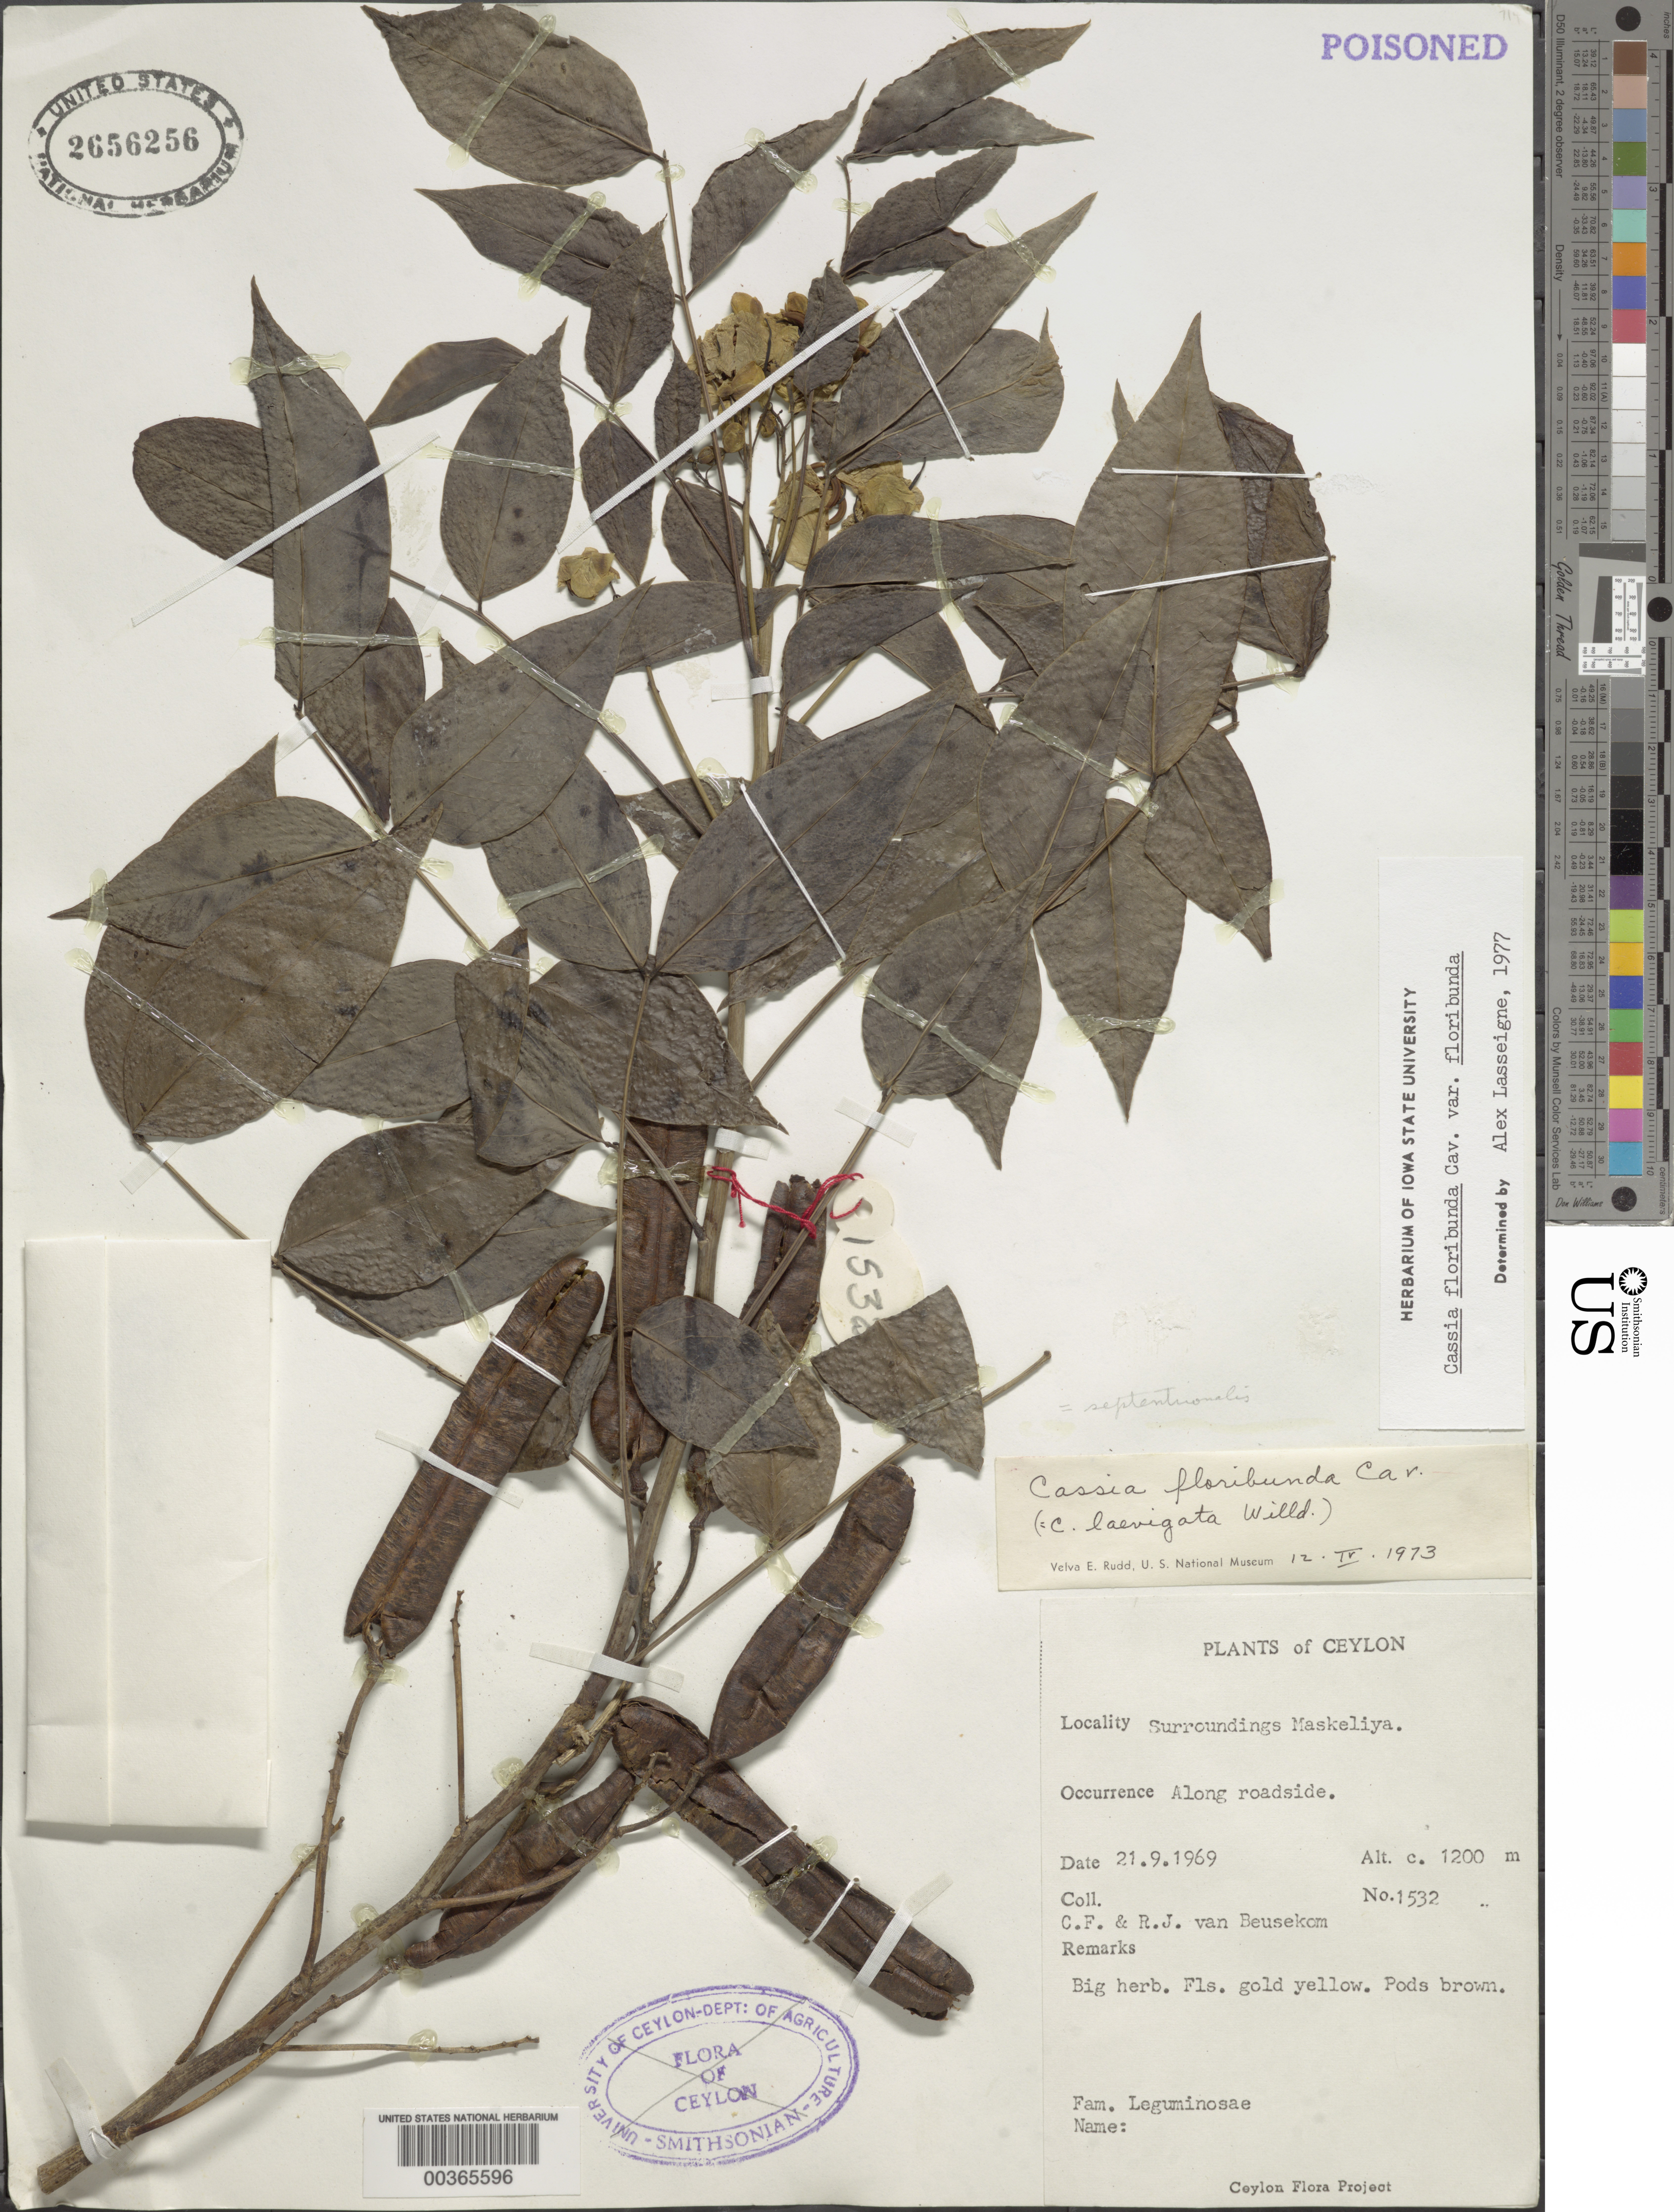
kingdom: Plantae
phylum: Tracheophyta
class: Magnoliopsida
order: Fabales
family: Fabaceae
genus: Senna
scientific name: Senna septemtrionalis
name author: (Viv.) H.S. Irwin & Barneby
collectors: C. F. Beusekom & R. Beusekom-Osinga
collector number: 1532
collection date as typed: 21 Sep 1969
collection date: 1969-09-21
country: Sri Lanka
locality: Surrounding maskeliya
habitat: Along roadside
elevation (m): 1200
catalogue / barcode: US 2656256